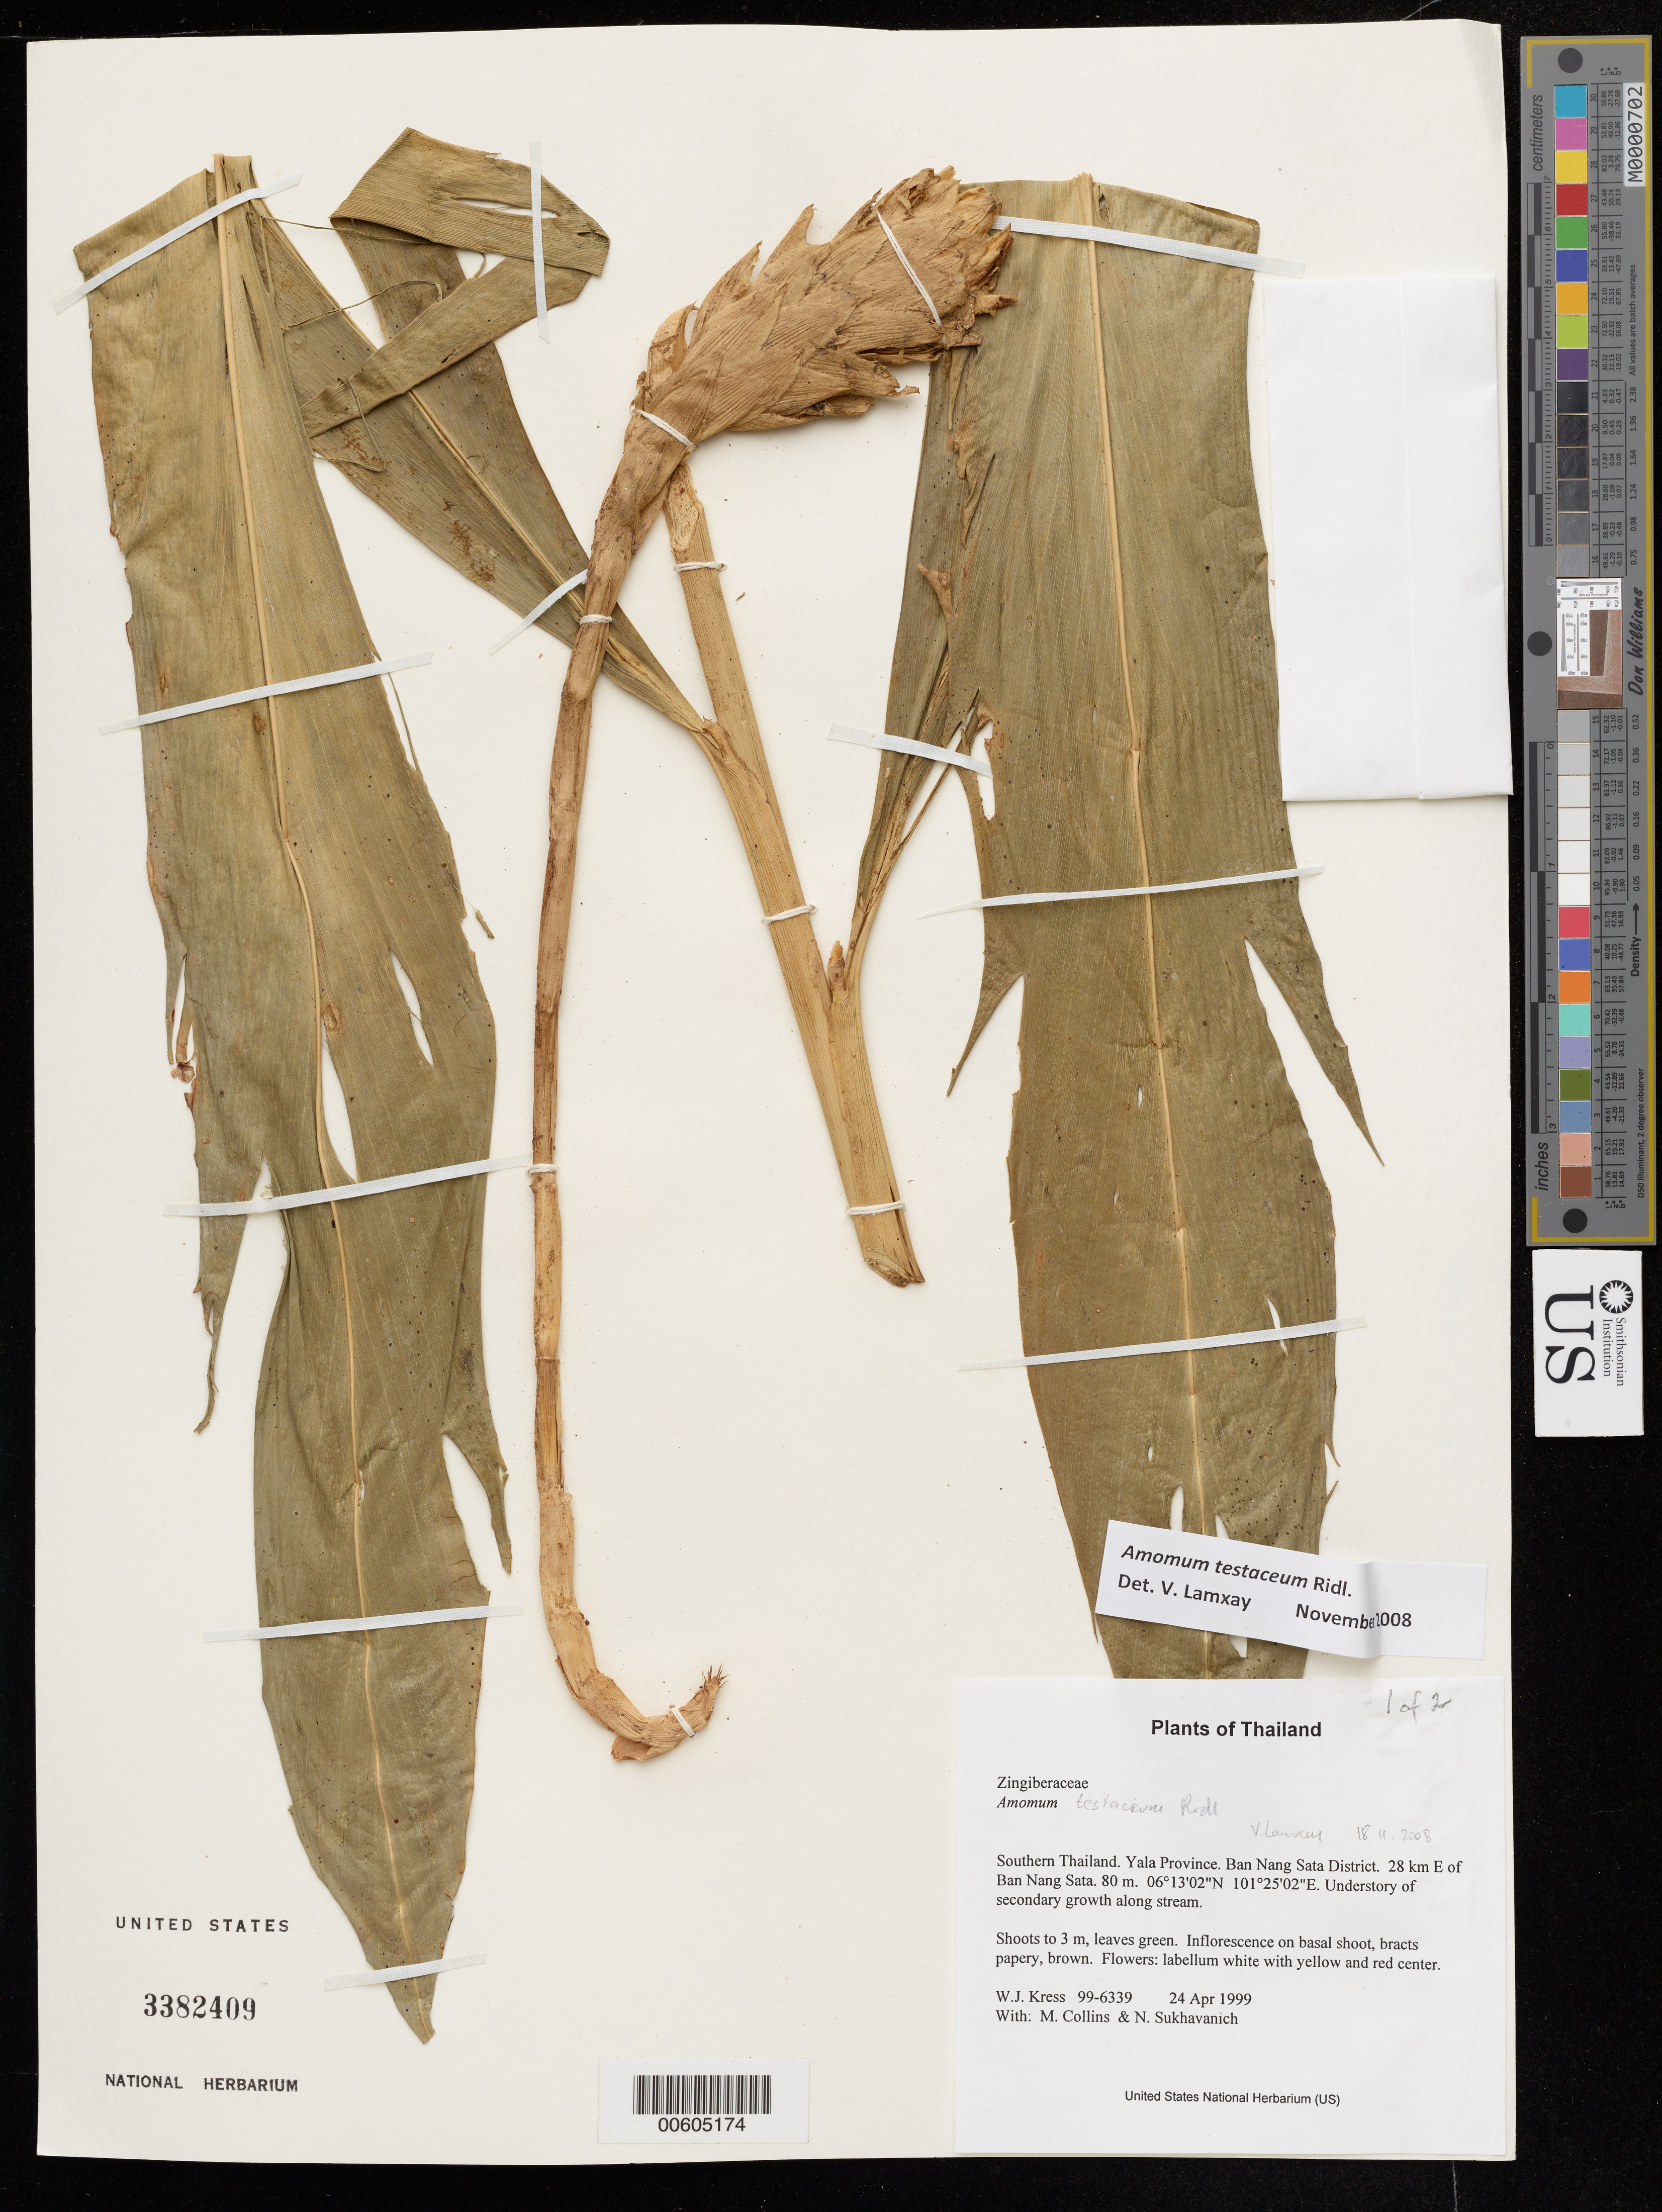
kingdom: Plantae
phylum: Tracheophyta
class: Liliopsida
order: Zingiberales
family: Zingiberaceae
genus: Amomum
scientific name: Amomum sp.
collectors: W. J. Kress, M. Collins & N. Sukhavanich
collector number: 99-6339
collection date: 1999-04-24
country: Thailand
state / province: Yala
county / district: Ban Nang Sata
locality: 28 km E of Ban Nang Sata.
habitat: Understory of secondary growth along stream.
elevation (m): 80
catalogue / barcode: US 3382409